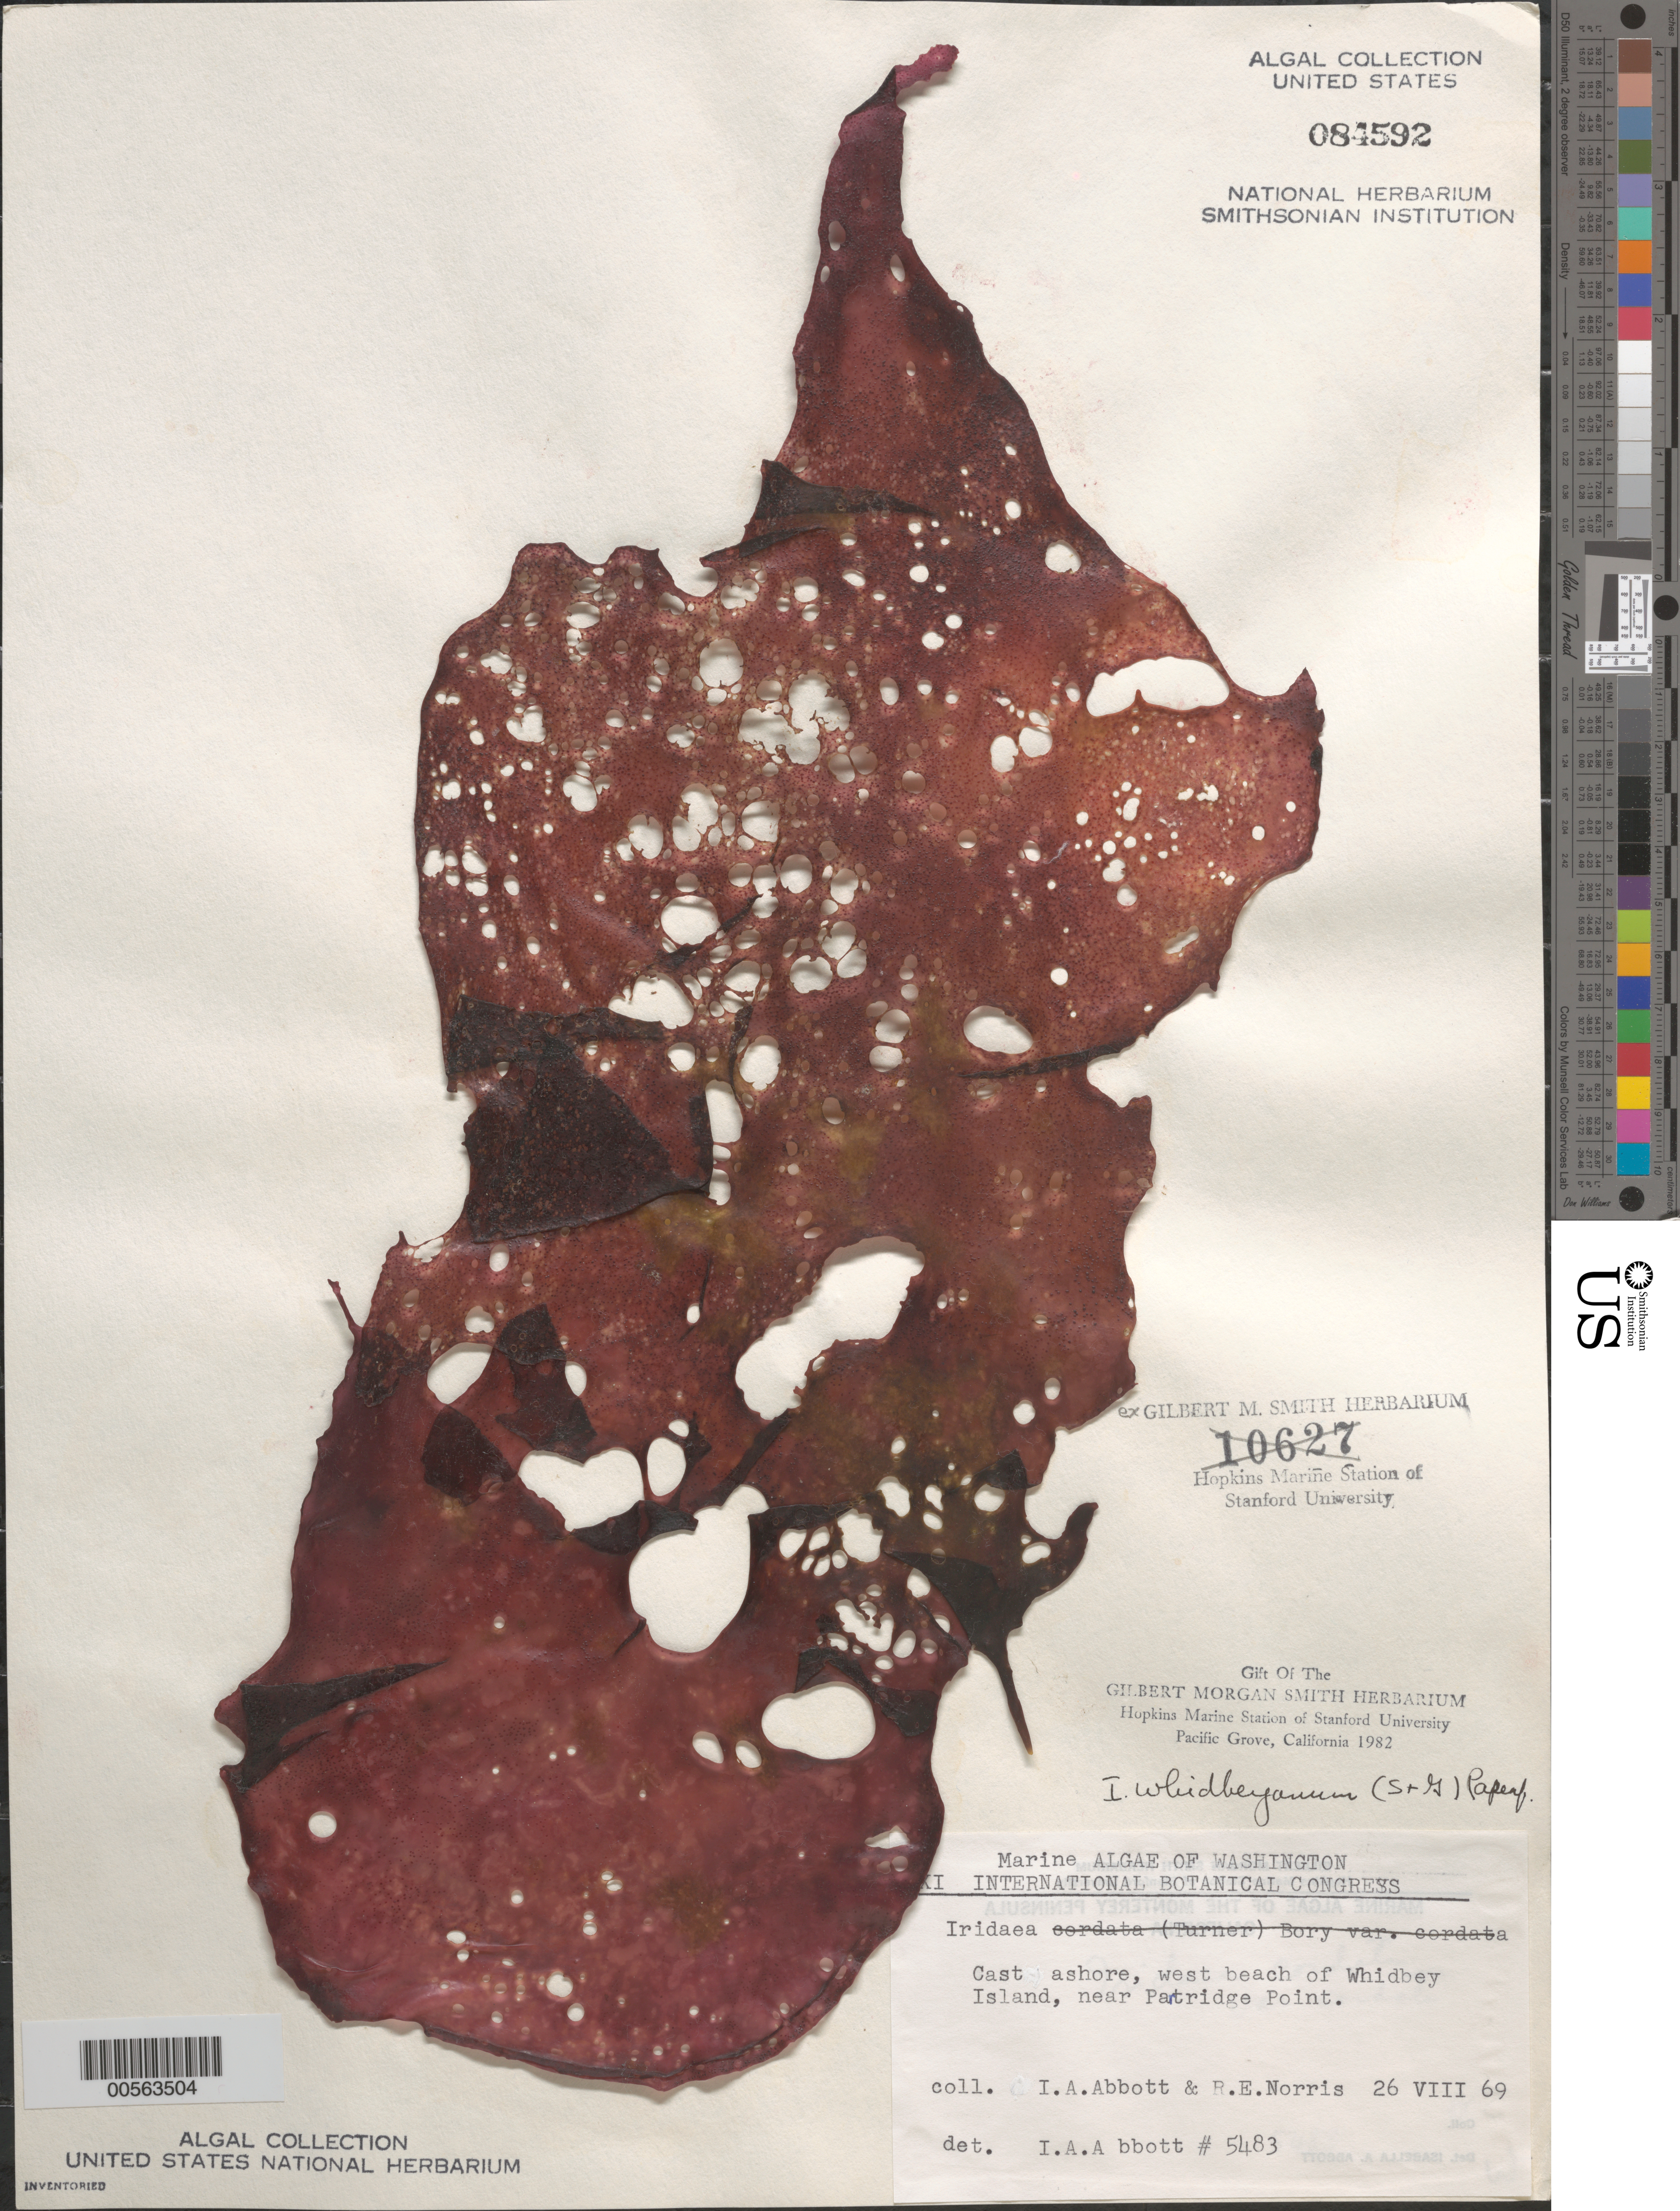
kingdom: Plantae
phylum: Rhodophyta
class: Florideophyceae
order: Gigartinales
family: Gigartinaceae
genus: Mazzaella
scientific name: Mazzaella sanguinea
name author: (Setchell & N.L. Gardner) Hommersand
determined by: Algae name updating Project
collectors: I. A. Abbott & R. E. Norris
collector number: IAA 5483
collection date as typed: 26 Aug 1969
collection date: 1969-08-26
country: United States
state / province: Washington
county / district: Island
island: Whidbey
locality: West Beach near Partridge Point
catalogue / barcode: US 84592